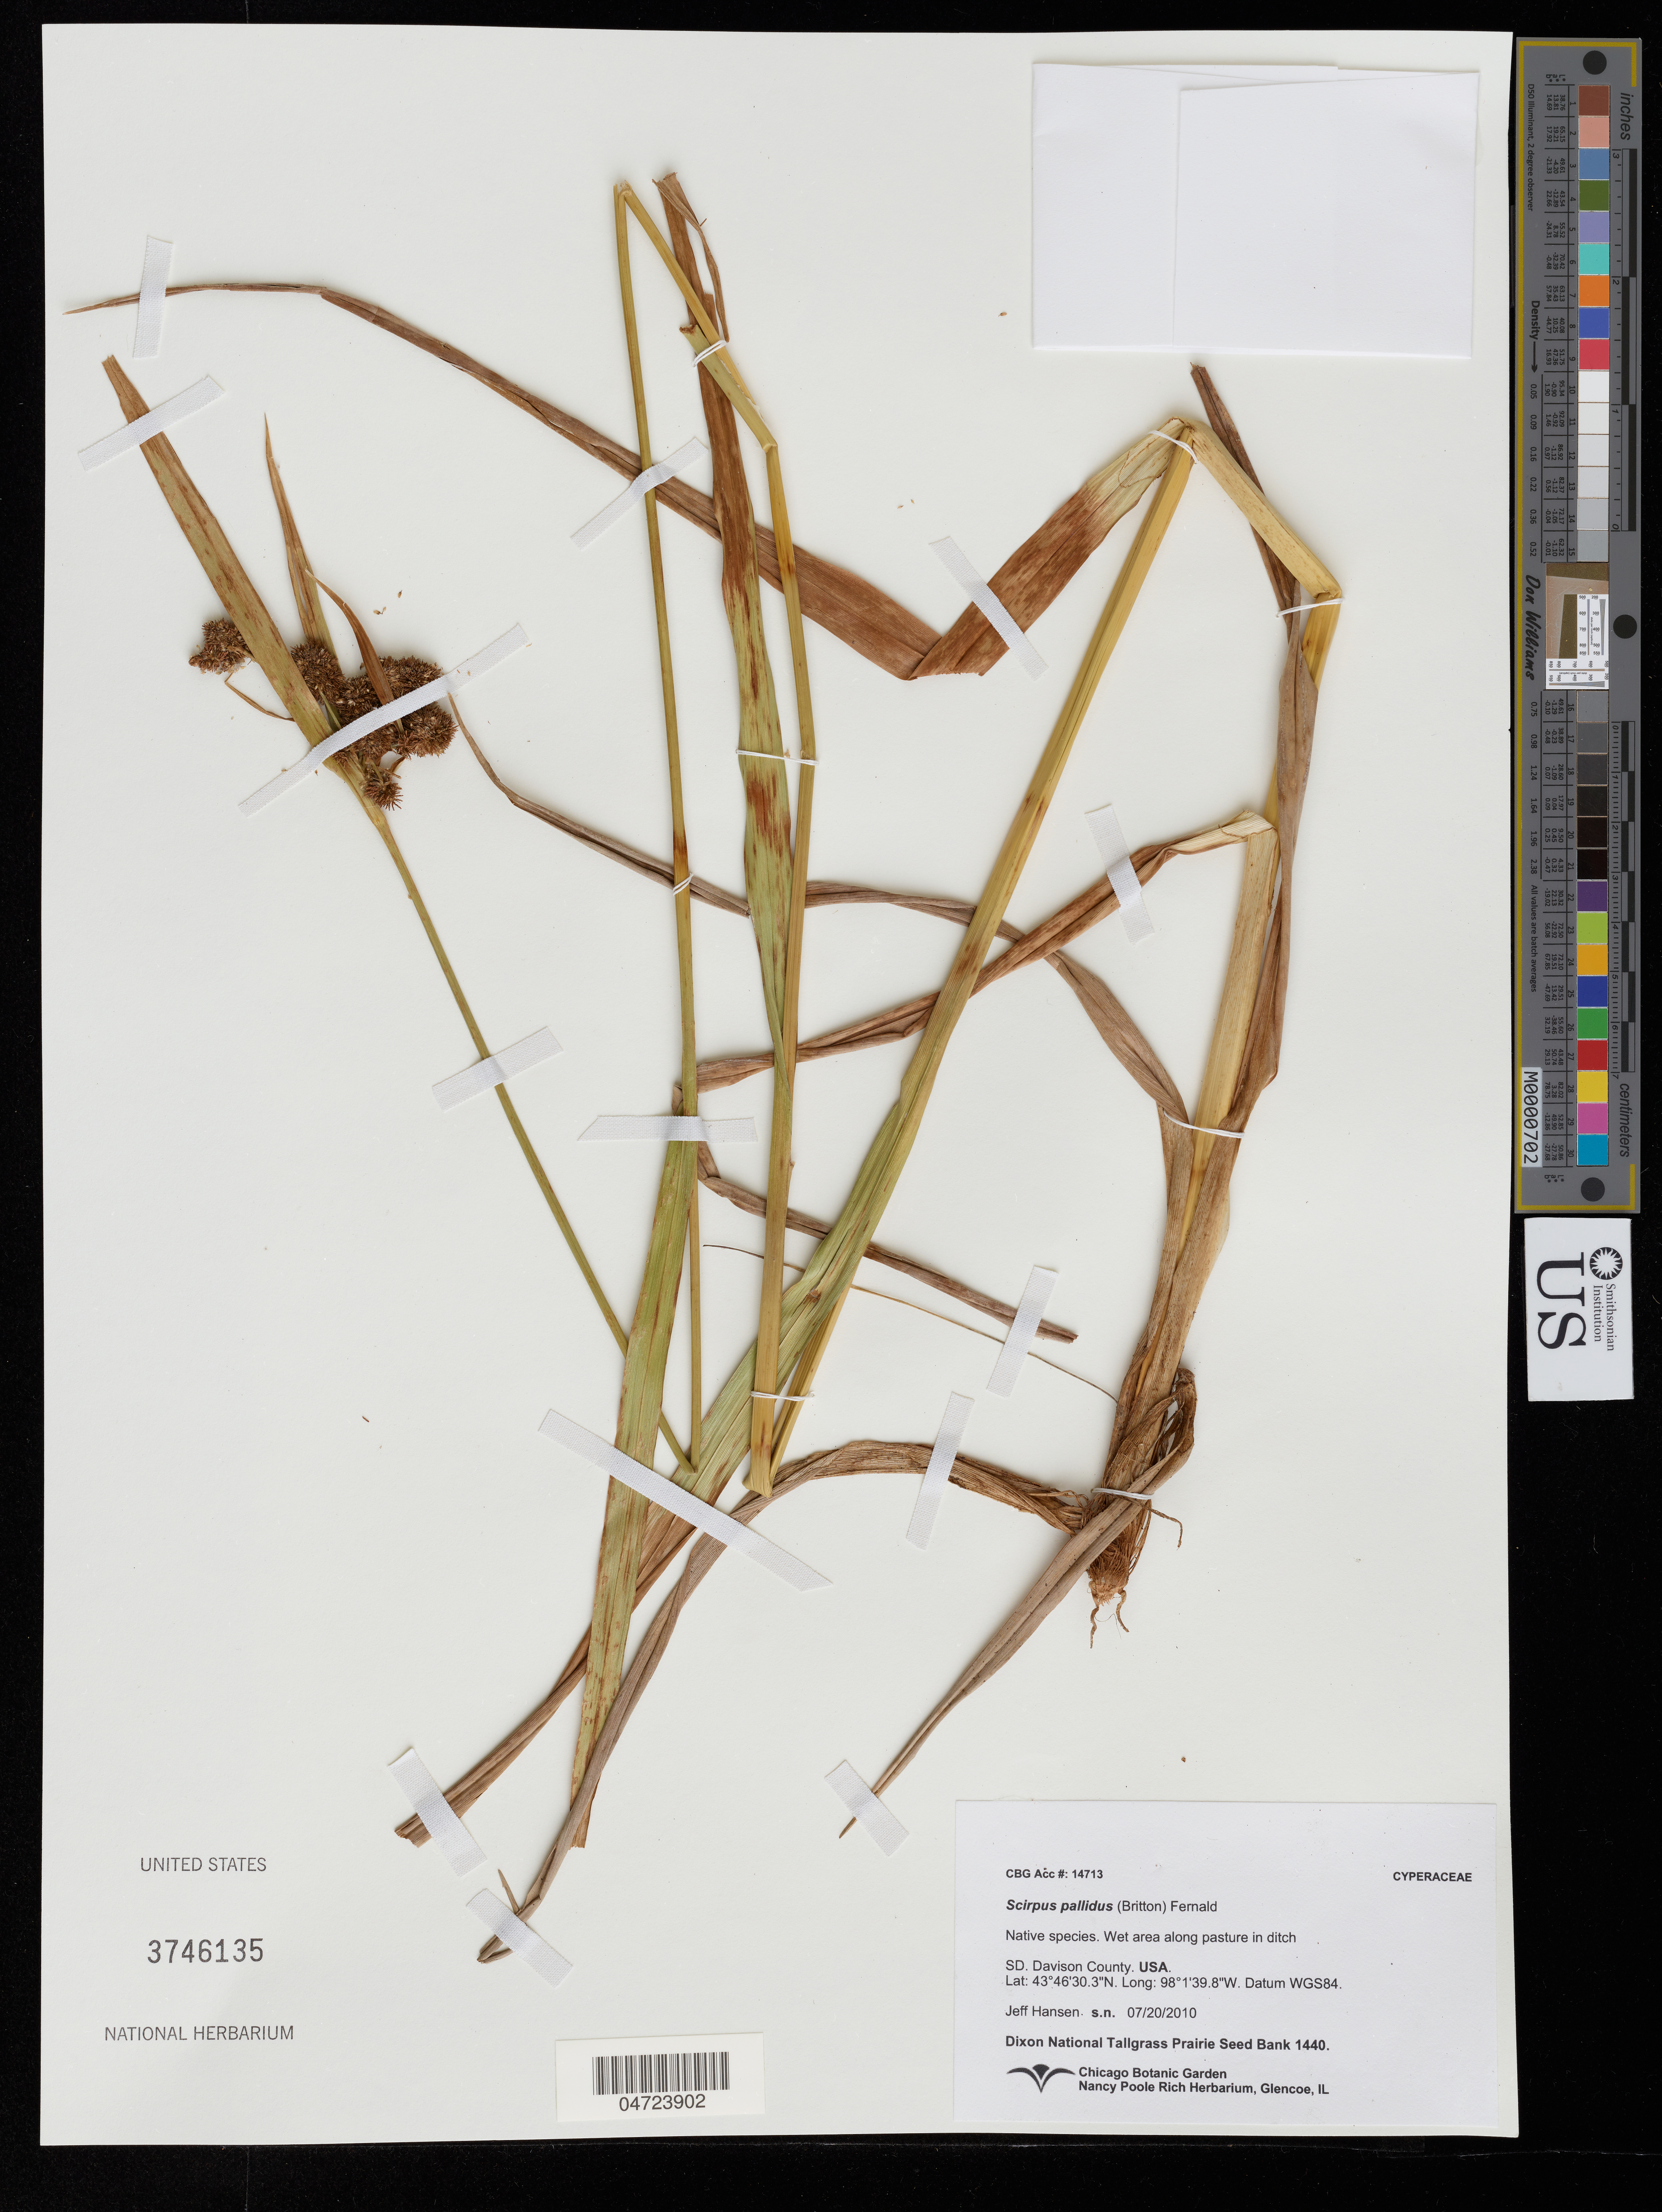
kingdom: Plantae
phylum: Tracheophyta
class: Liliopsida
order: Poales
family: Cyperaceae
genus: Scirpus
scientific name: Scirpus pallidus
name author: (Britton) Fernald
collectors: J. Hansen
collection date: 2010-07-20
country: United States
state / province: South Dakota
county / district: Davison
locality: Wet area along pasture in ditch. Davison County.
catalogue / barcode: US 3746135